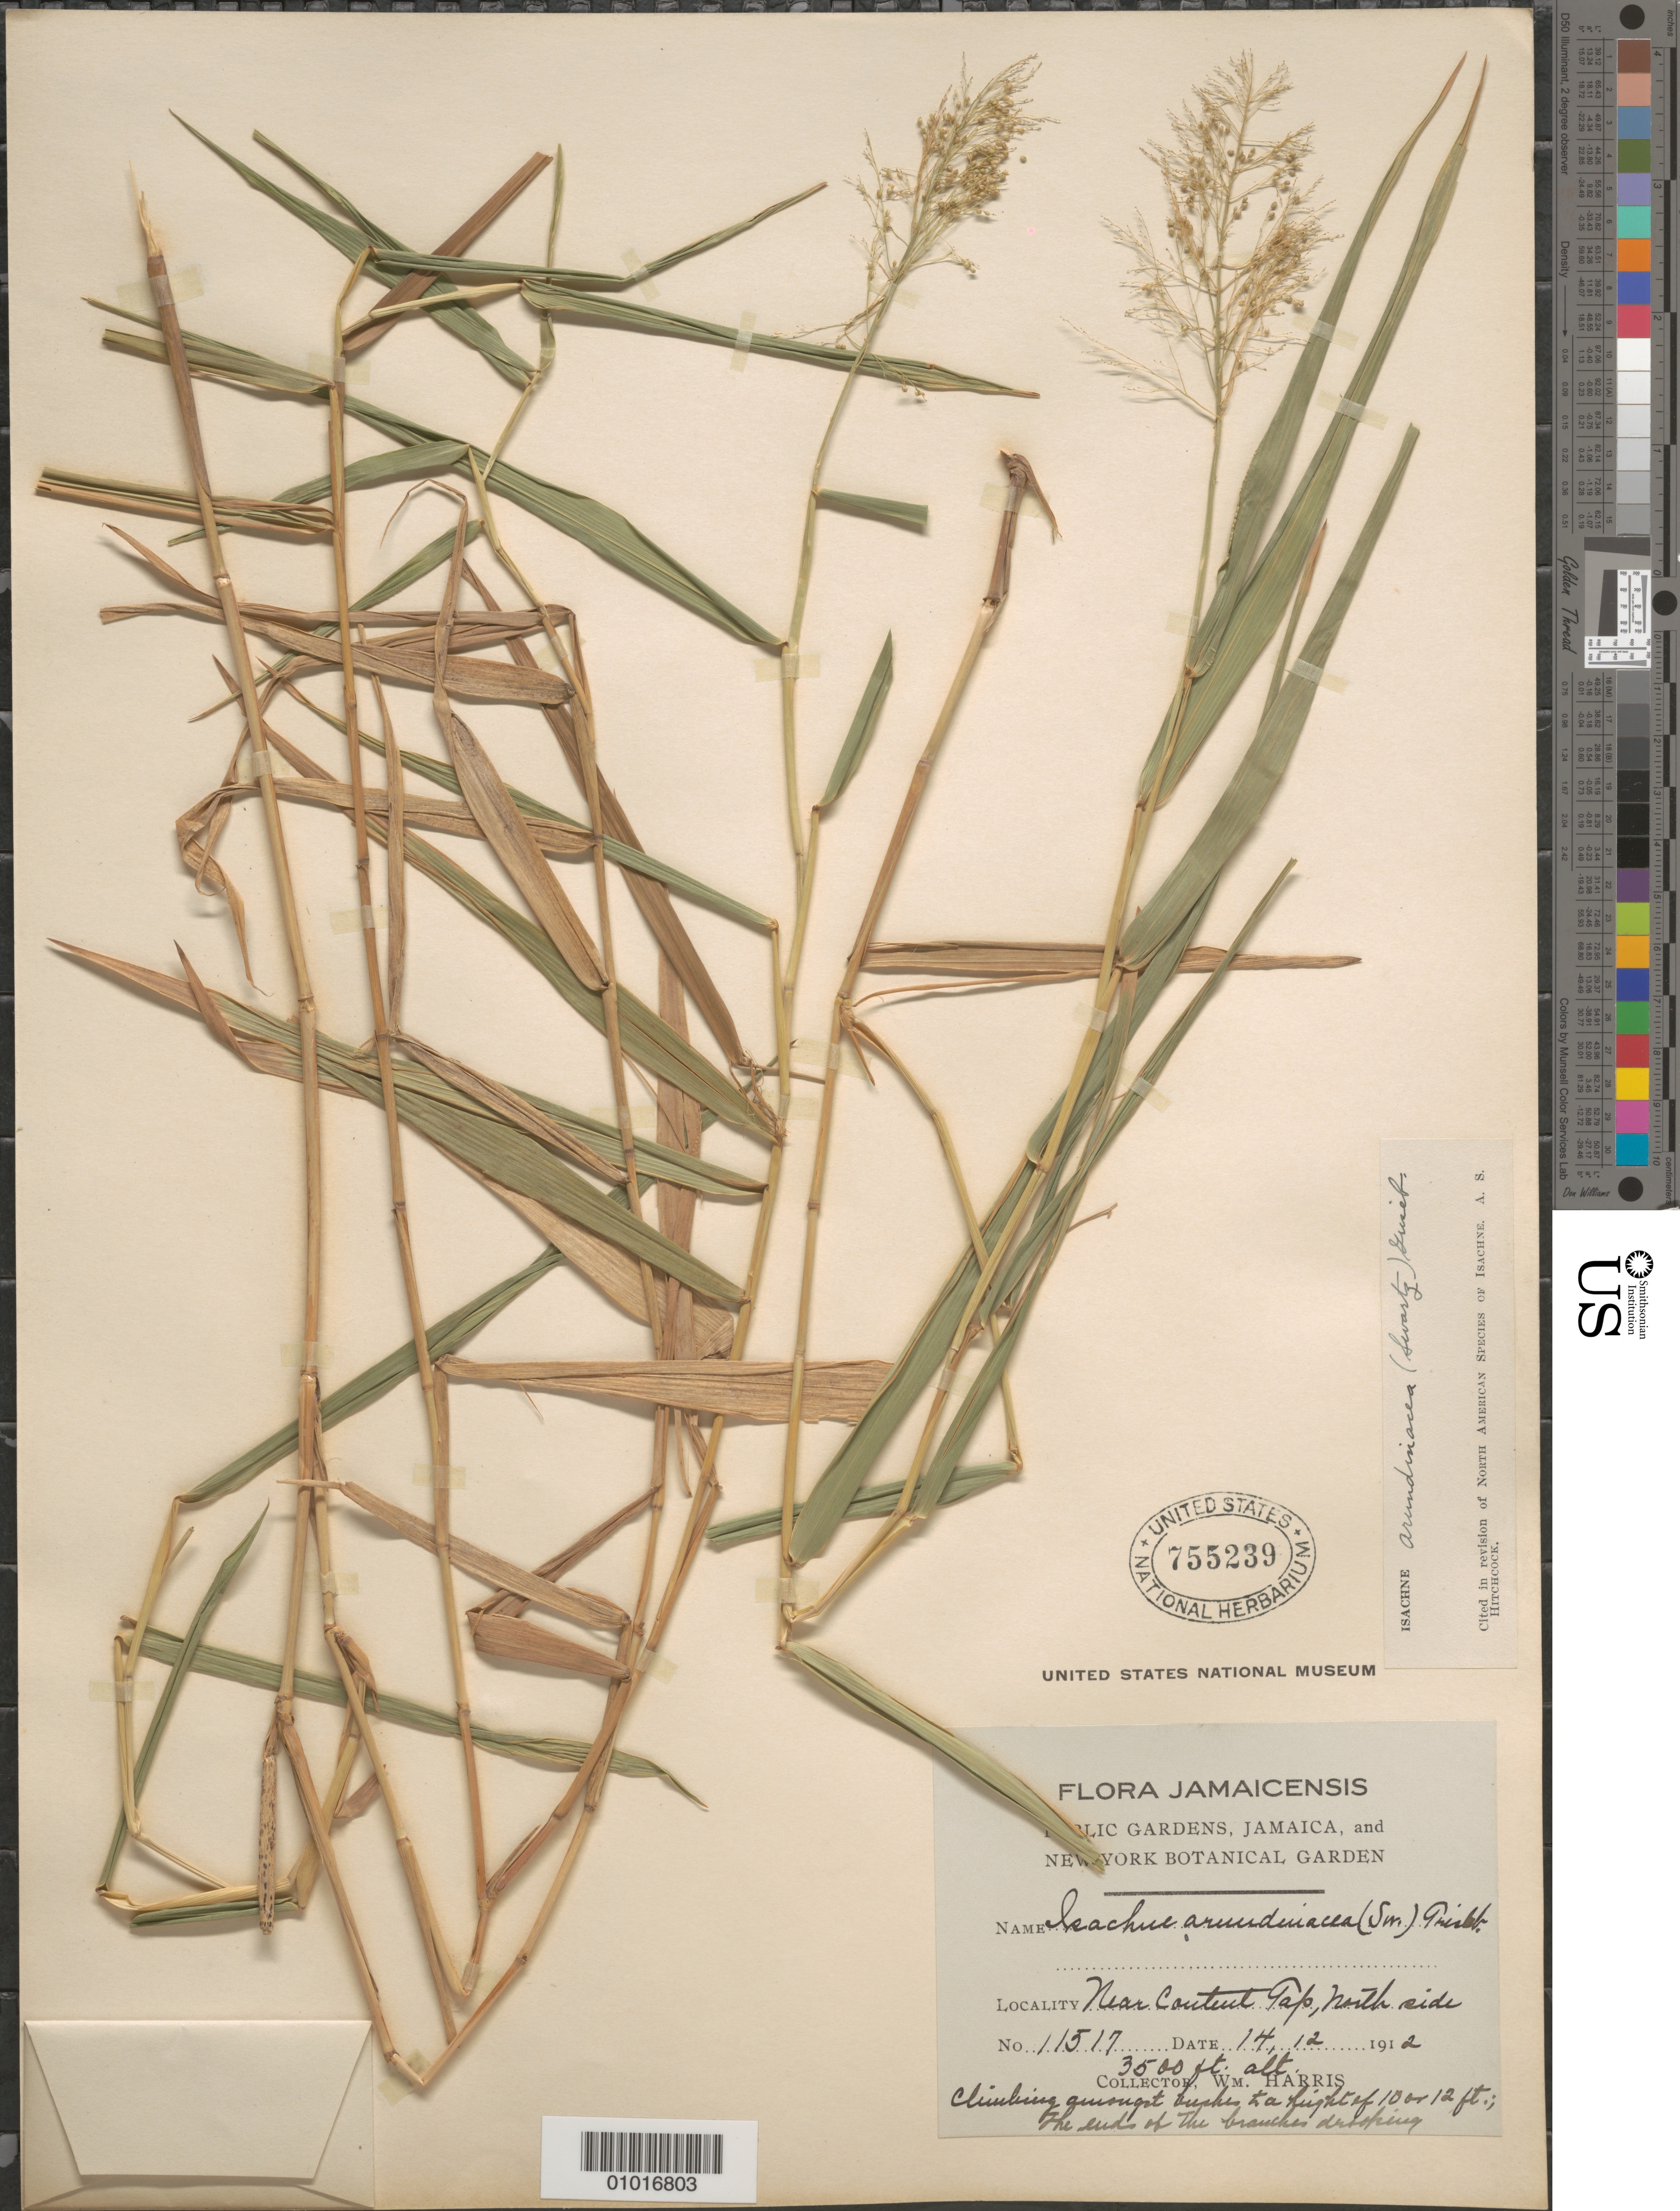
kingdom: Plantae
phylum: Tracheophyta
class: Liliopsida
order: Poales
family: Poaceae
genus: Isachne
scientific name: Isachne arundinacea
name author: (Sw.) Griseb.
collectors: W. H. Harris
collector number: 11517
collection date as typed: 14 Dec 1912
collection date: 1912-12-14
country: Jamaica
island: Jamaica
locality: Near Conteut Tap, North side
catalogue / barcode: US 755239